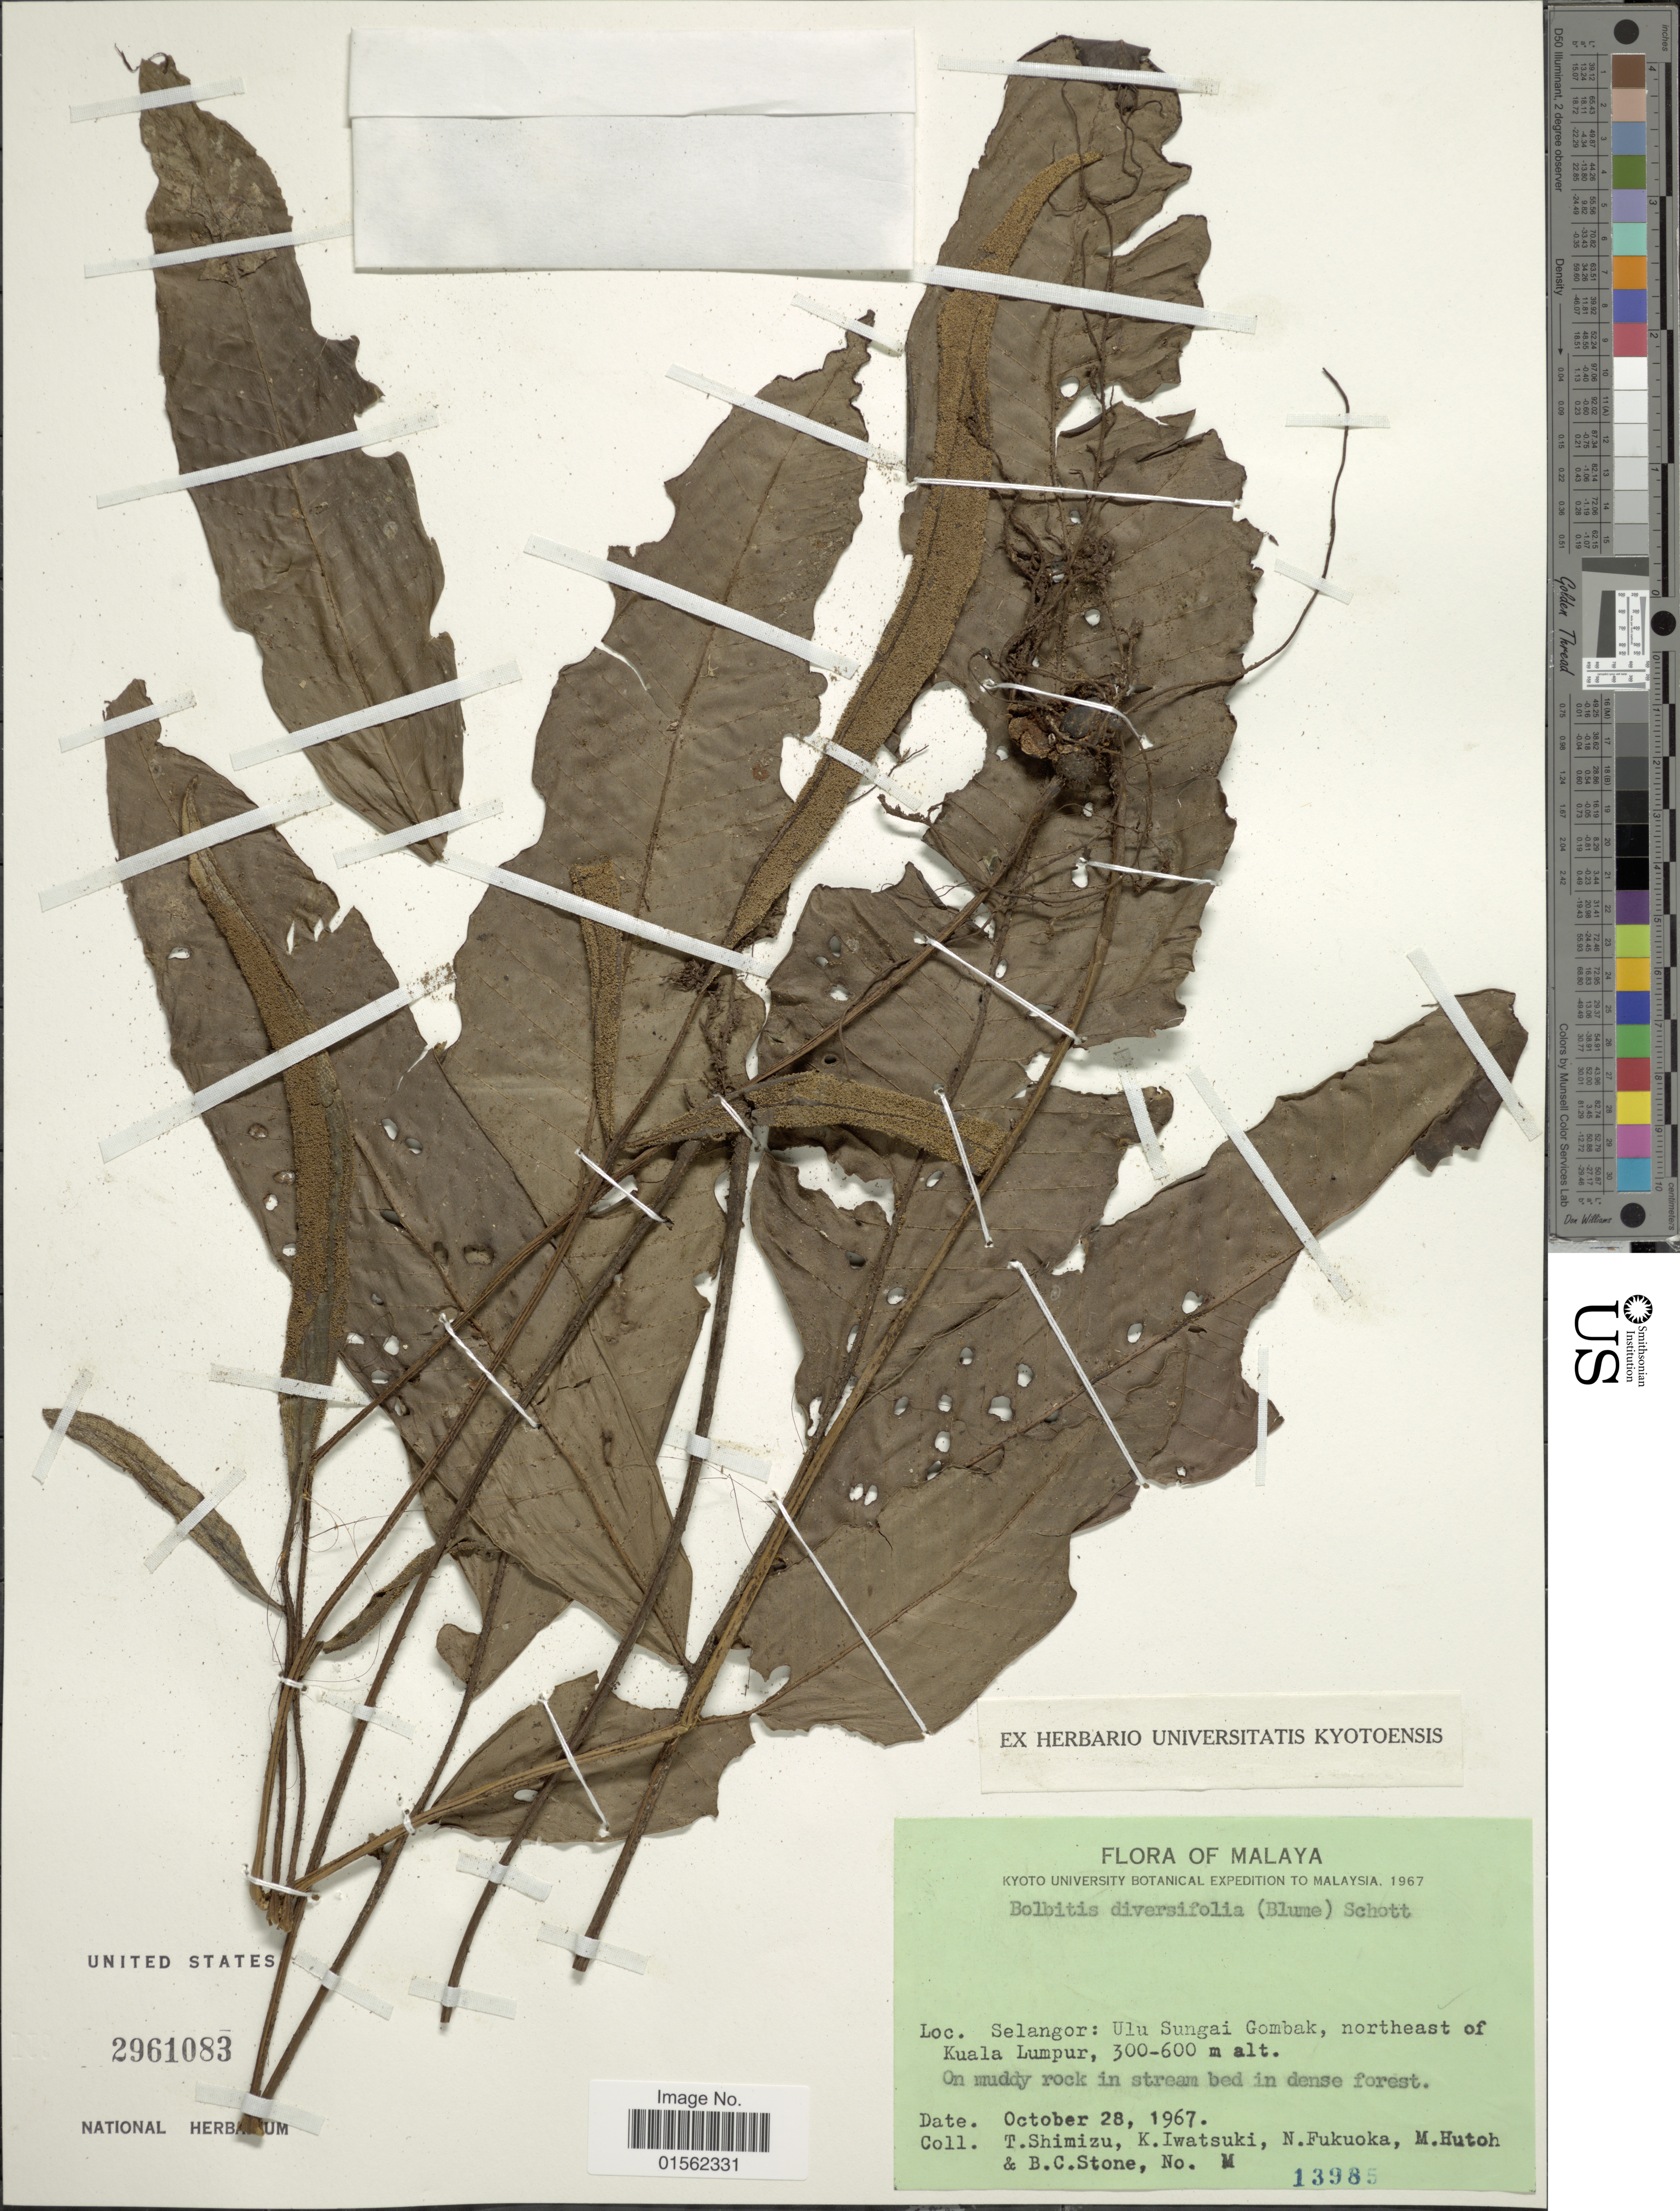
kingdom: Plantae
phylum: Tracheophyta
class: Polypodiopsida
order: Polypodiales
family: Dryopteridaceae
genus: Bolbitis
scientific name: Bolbitis sinuata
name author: (C. Presl) Hennipman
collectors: T. Shimizu, K. Iwatsuki, N. Fukuoka, M. Hutch & et al.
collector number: M13985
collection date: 1967-10-28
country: Malaysia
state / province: Selangor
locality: Malaya, Ulu Sungai Gombak, northeast of Kuala Lumpur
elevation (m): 300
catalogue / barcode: US 2961083